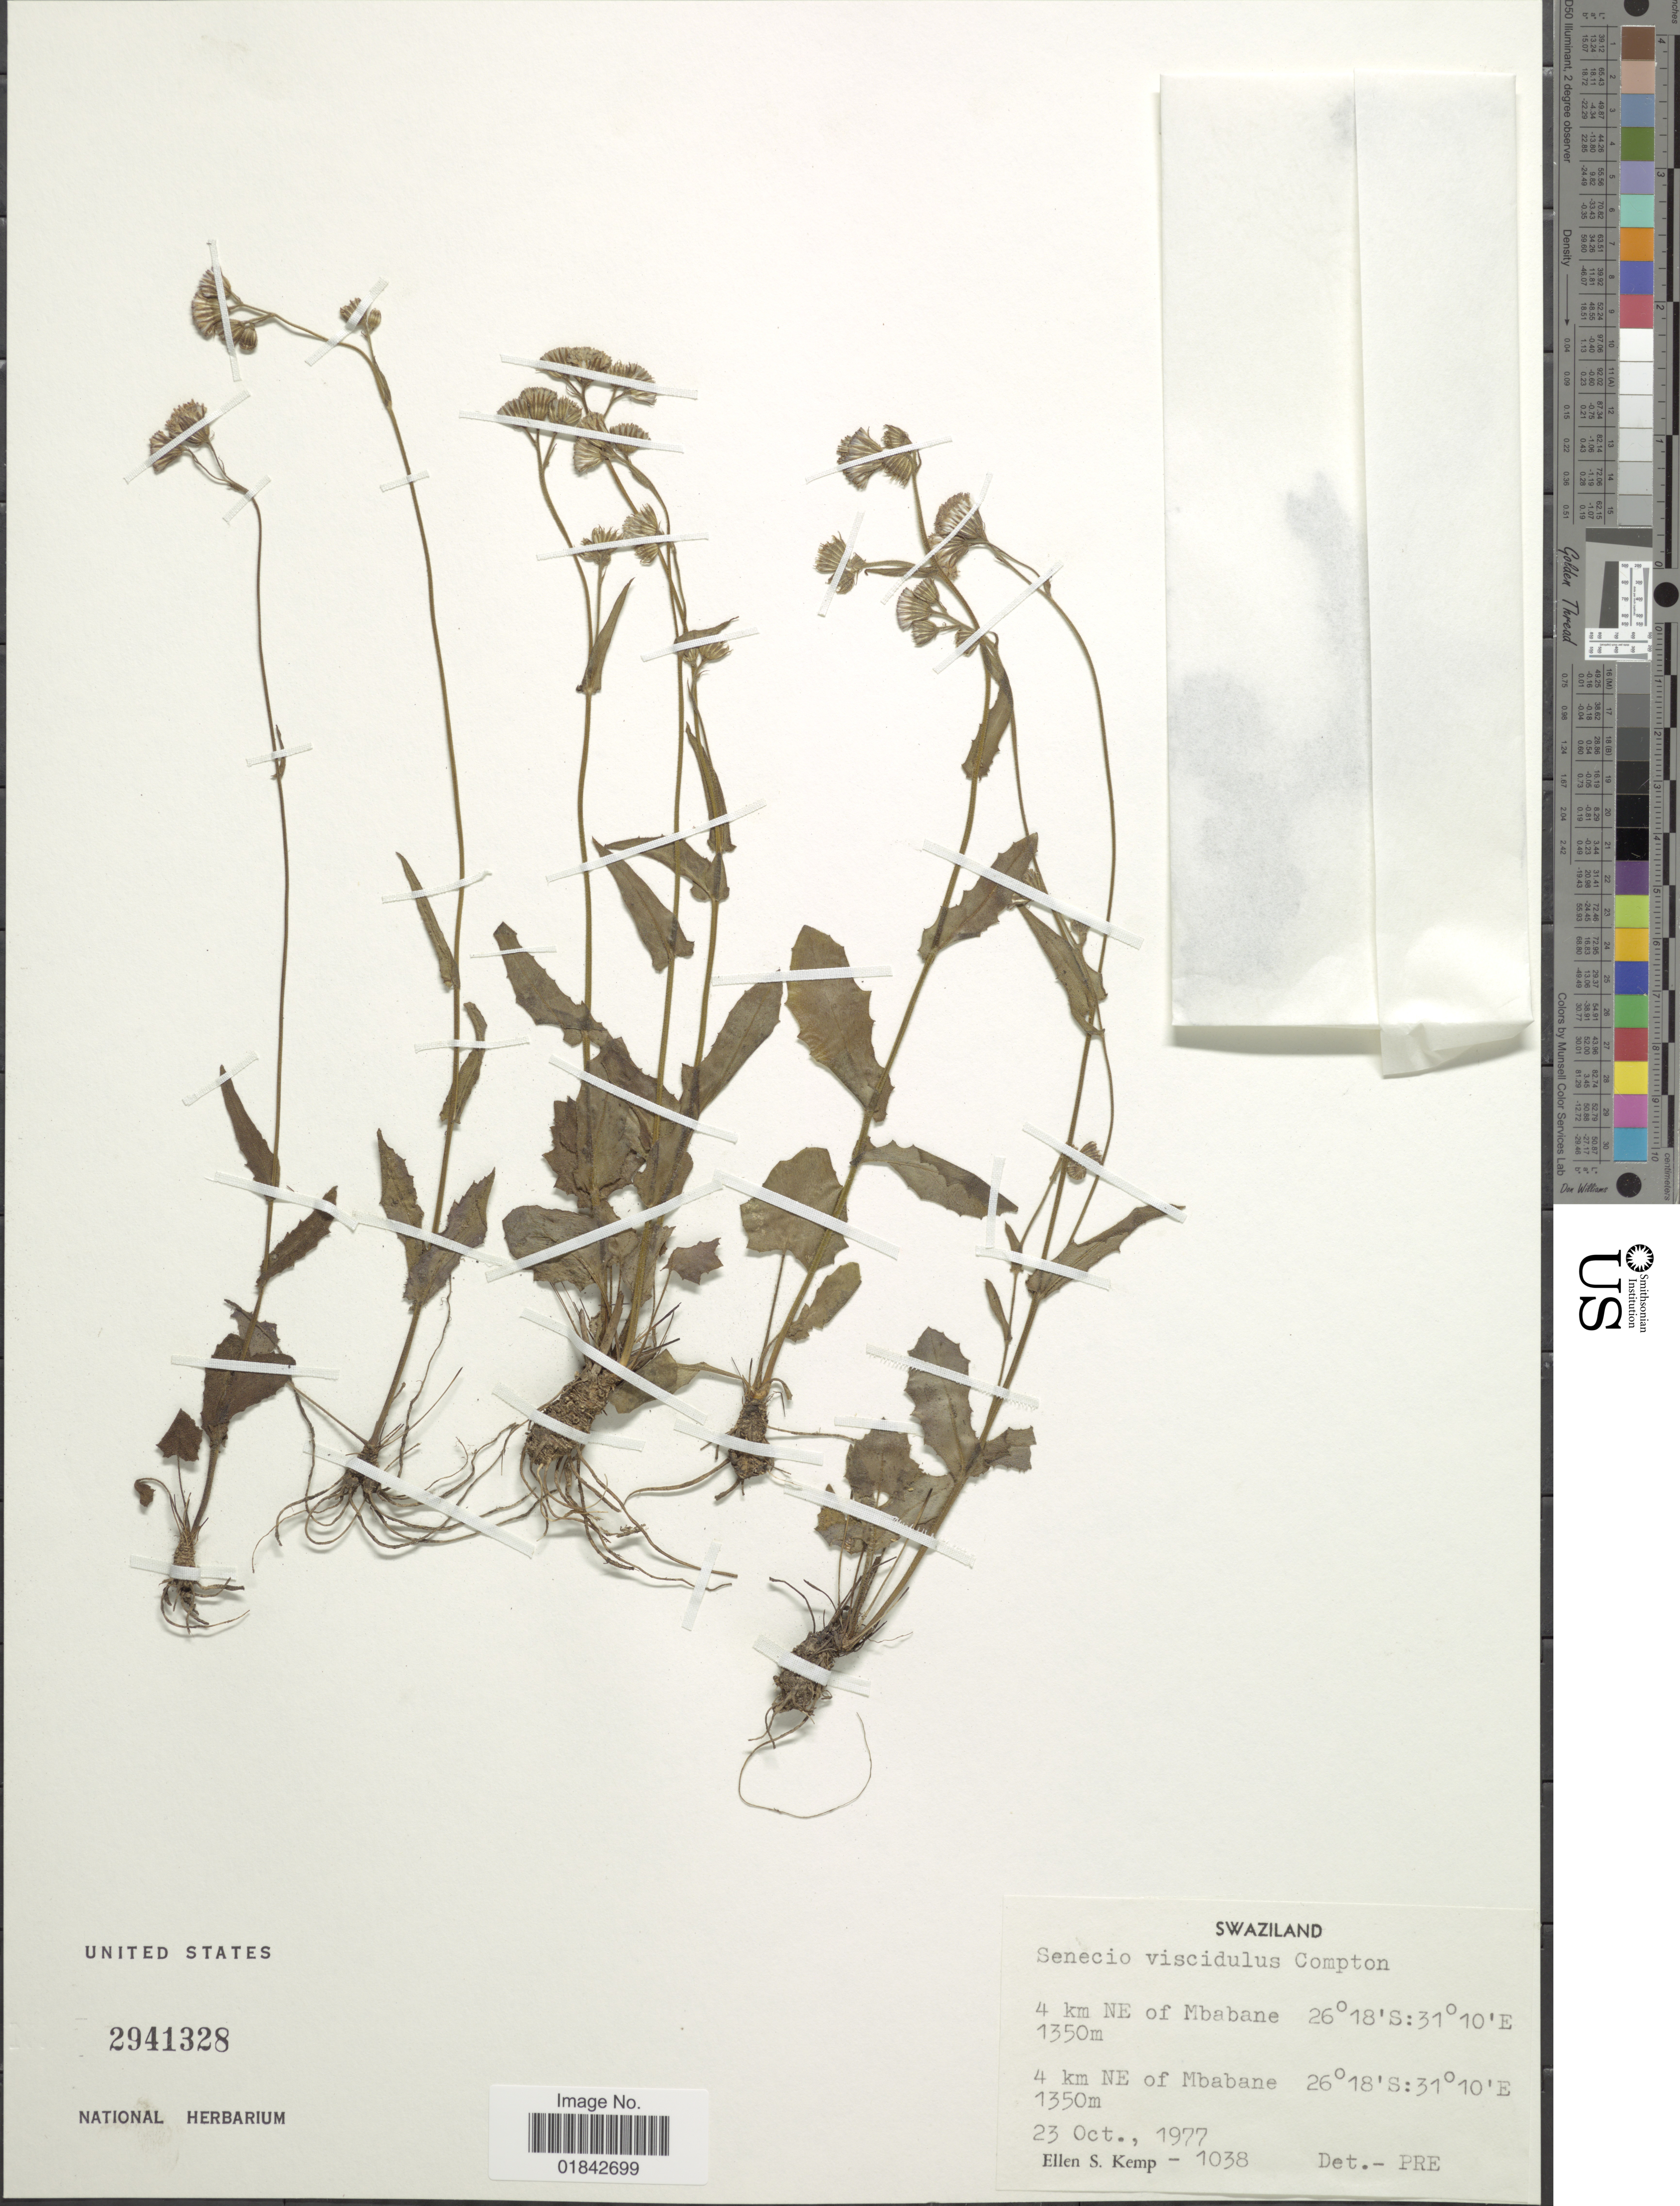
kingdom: Plantae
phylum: Tracheophyta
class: Magnoliopsida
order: Asterales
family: Asteraceae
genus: Senecio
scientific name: Senecio viscidulus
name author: Compton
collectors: E. S. Kemp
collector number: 1038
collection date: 1977-10-23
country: Eswatini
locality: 4 km NE of Mbabane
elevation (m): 1350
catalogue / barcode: US 2941328